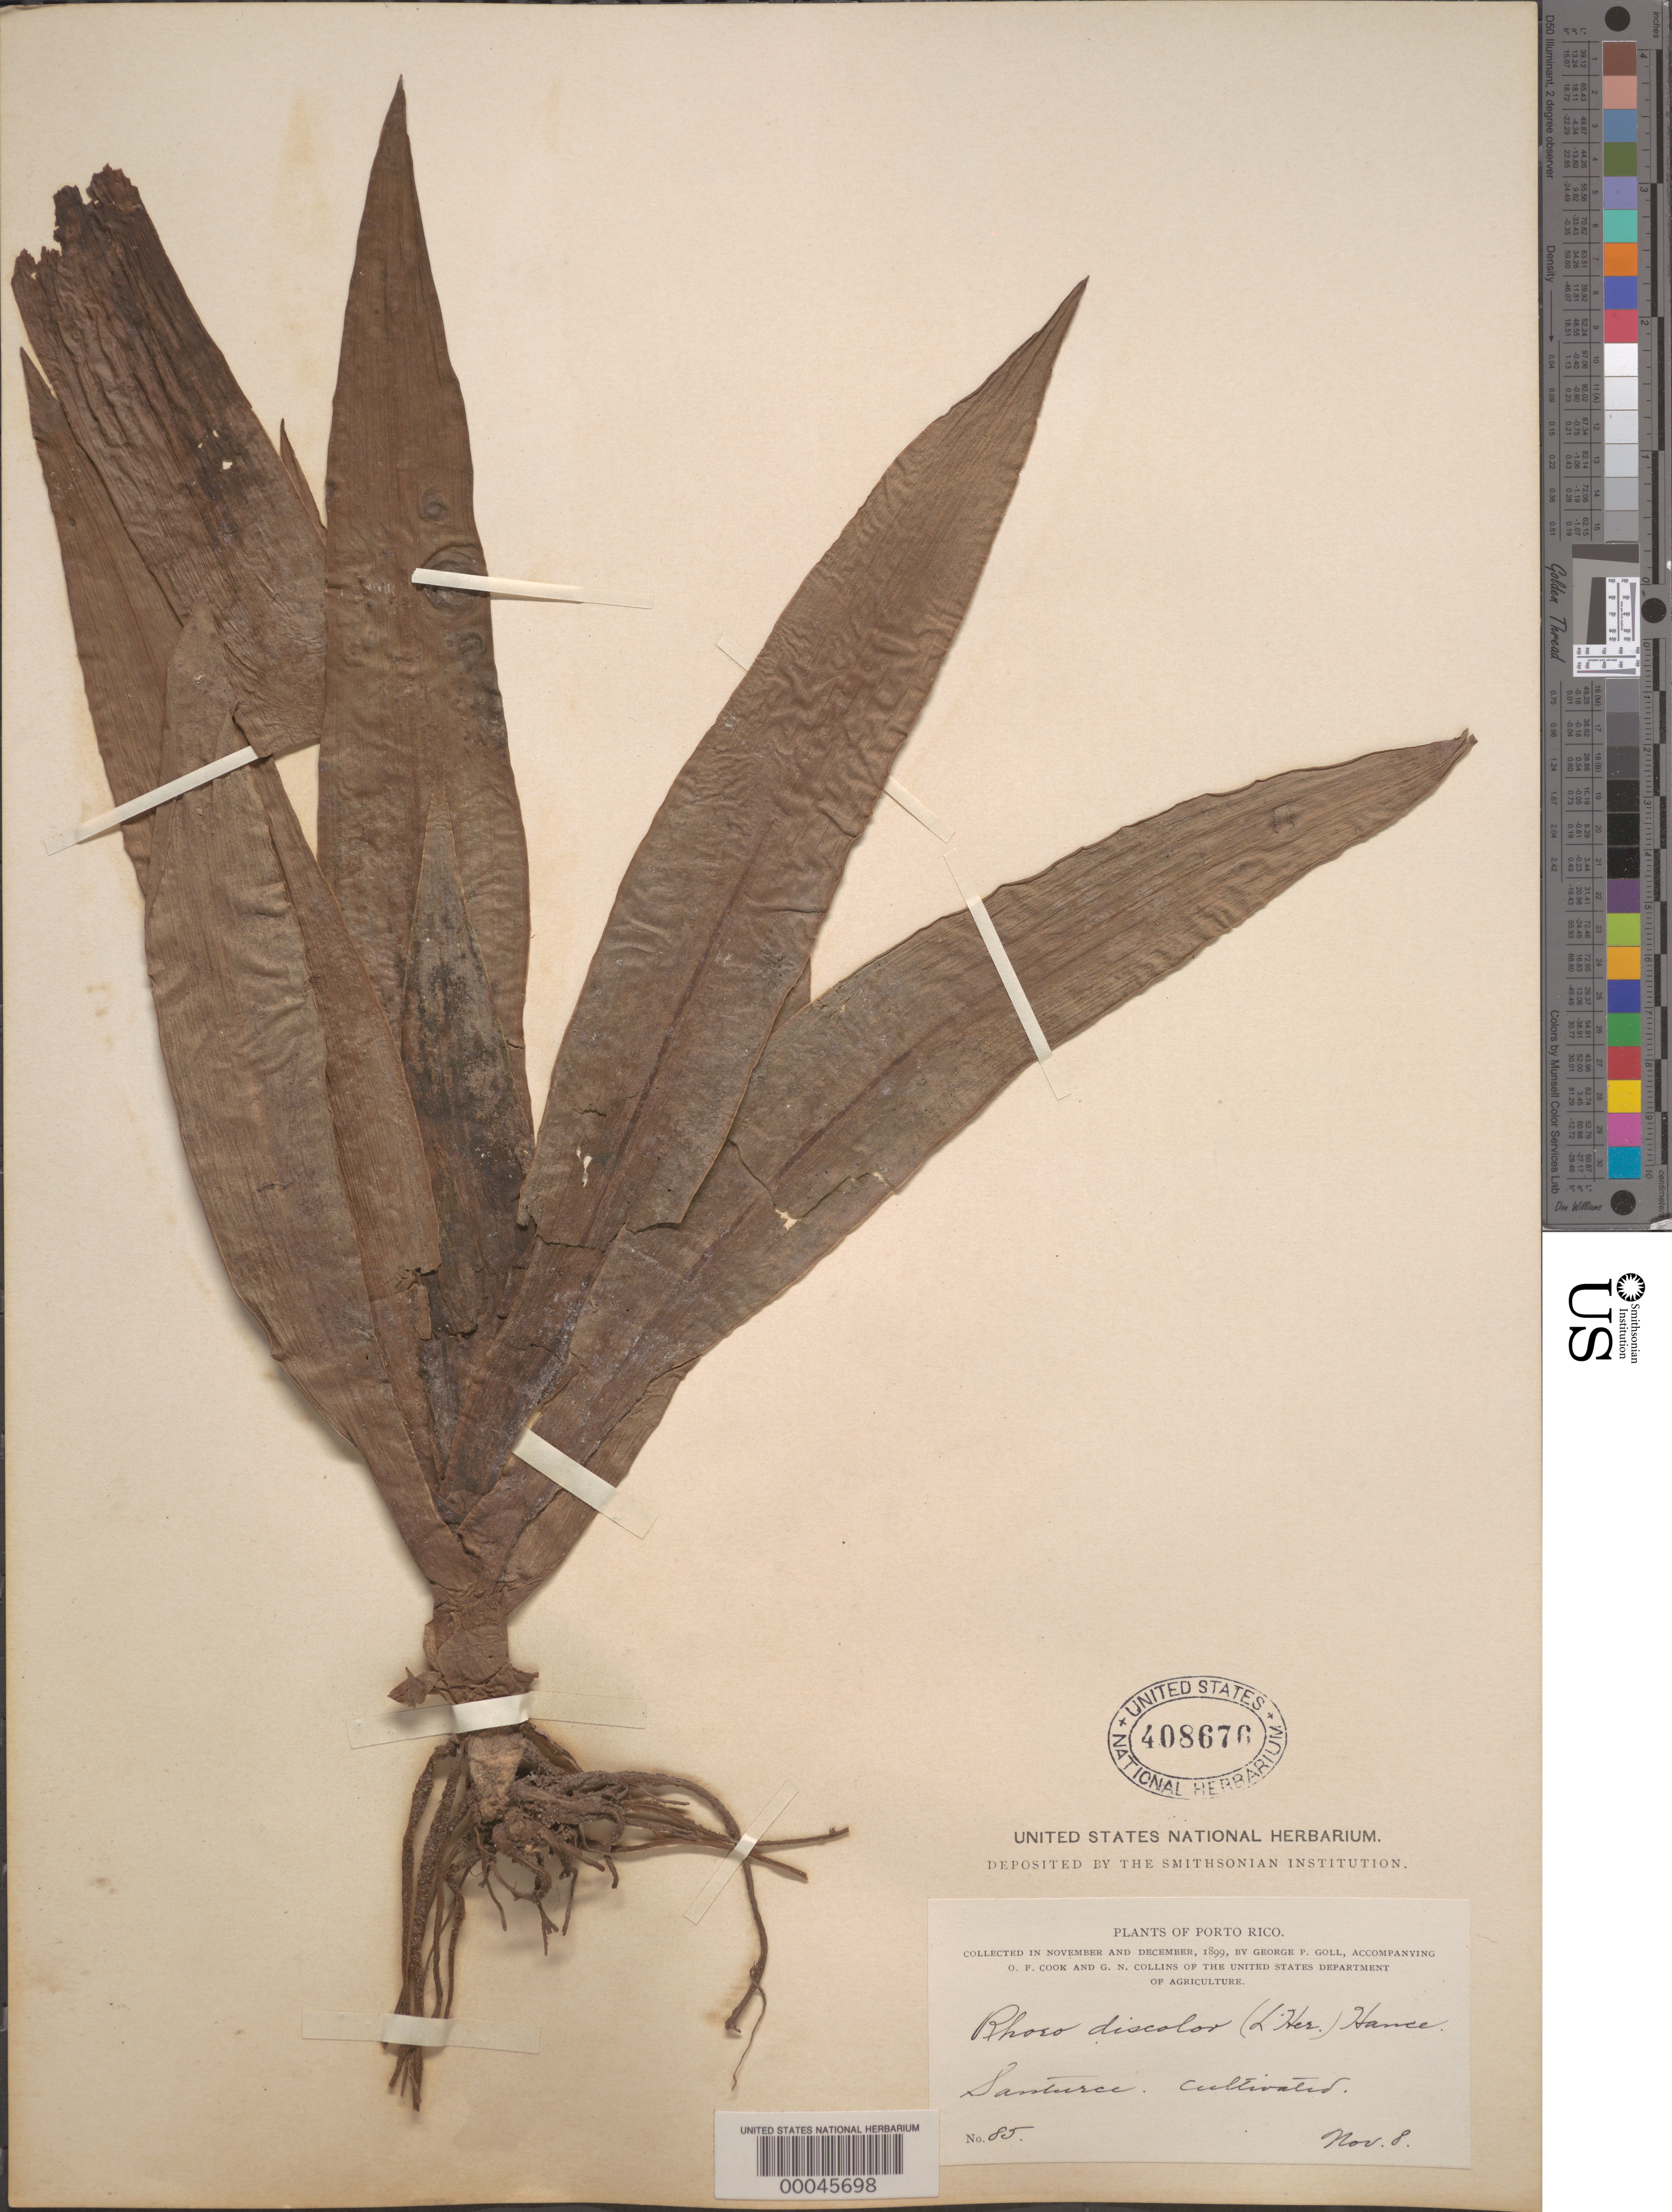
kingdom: Plantae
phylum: Tracheophyta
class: Liliopsida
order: Commelinales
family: Commelinaceae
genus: Tradescantia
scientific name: Tradescantia spathacea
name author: Sw.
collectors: G. Goll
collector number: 85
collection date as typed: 08 Nov 1899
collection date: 1899-11-08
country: Puerto Rico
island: Greater Antilles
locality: Santurce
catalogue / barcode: US 408676